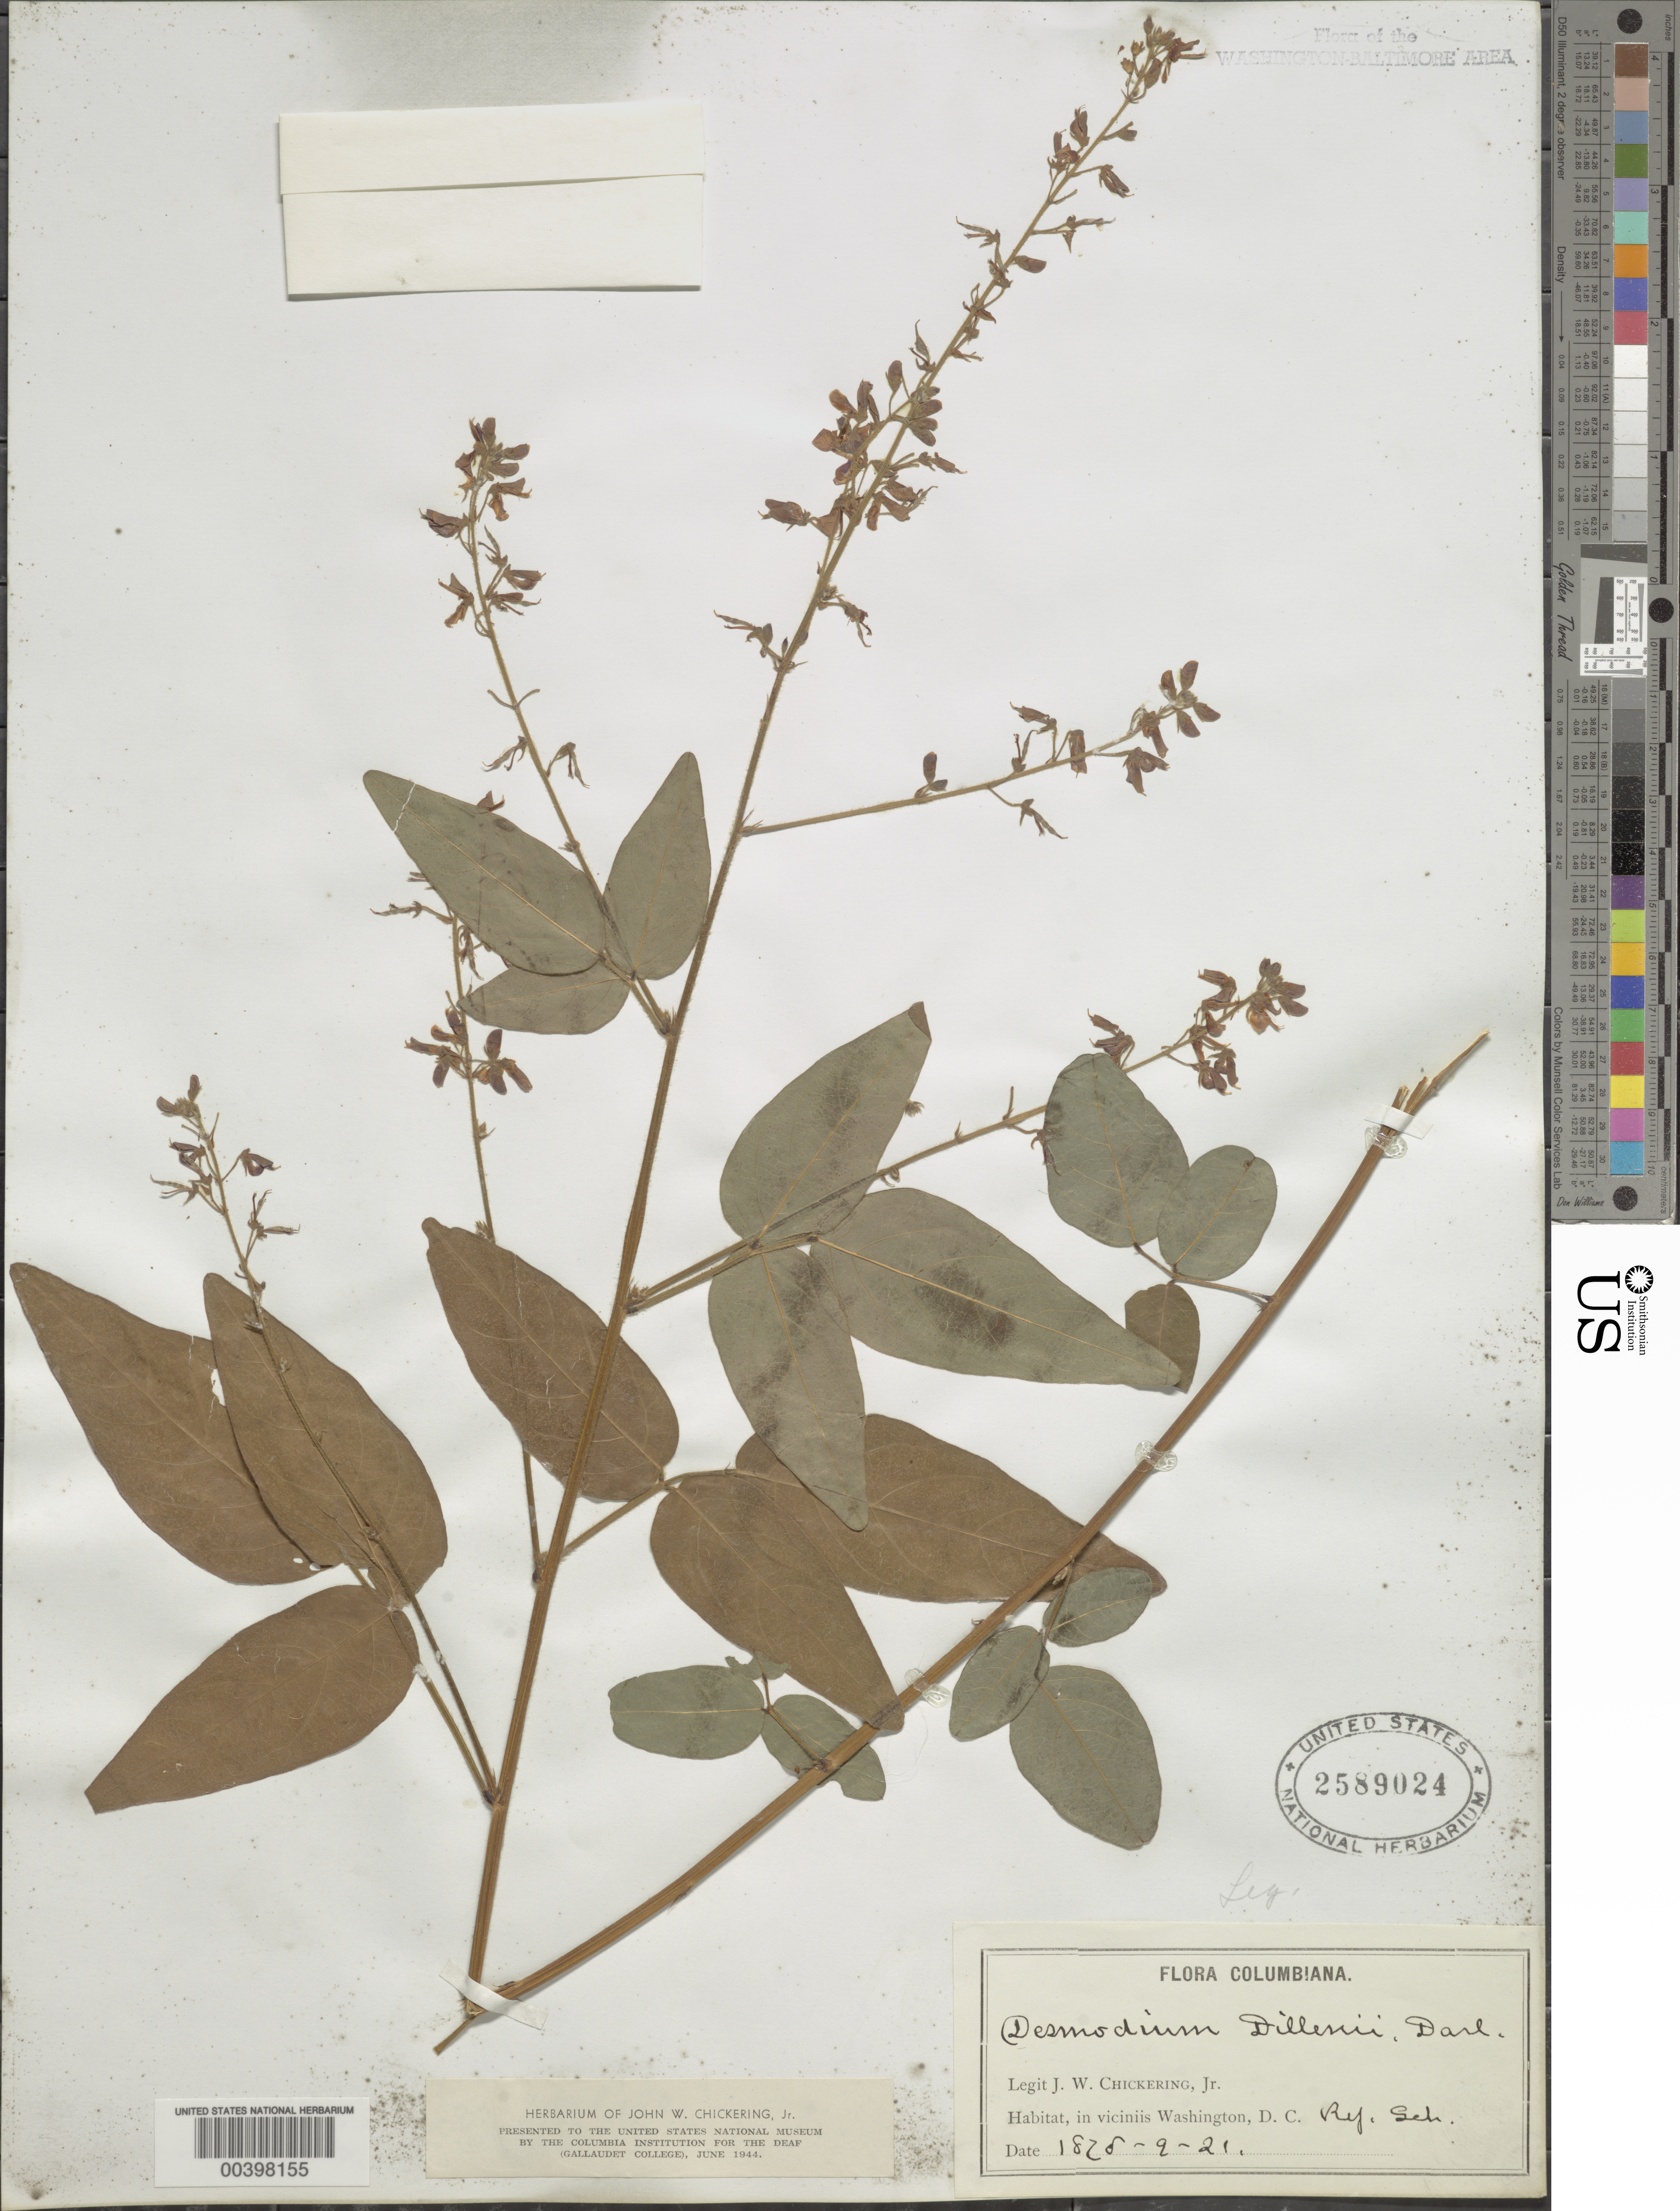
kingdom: Plantae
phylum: Tracheophyta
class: Magnoliopsida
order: Fabales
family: Fabaceae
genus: Desmodium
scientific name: Desmodium perplexum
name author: B.G. Schub.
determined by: Strong, Mark T., (BOT), Smithsonian Institution - National Museum of Natural History (UNITED STATES)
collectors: J. W. Chickering Jr.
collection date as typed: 21 Sep 1878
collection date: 1878-09-21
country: United States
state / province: District of Columbia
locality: Reform School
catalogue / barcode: US 2589024